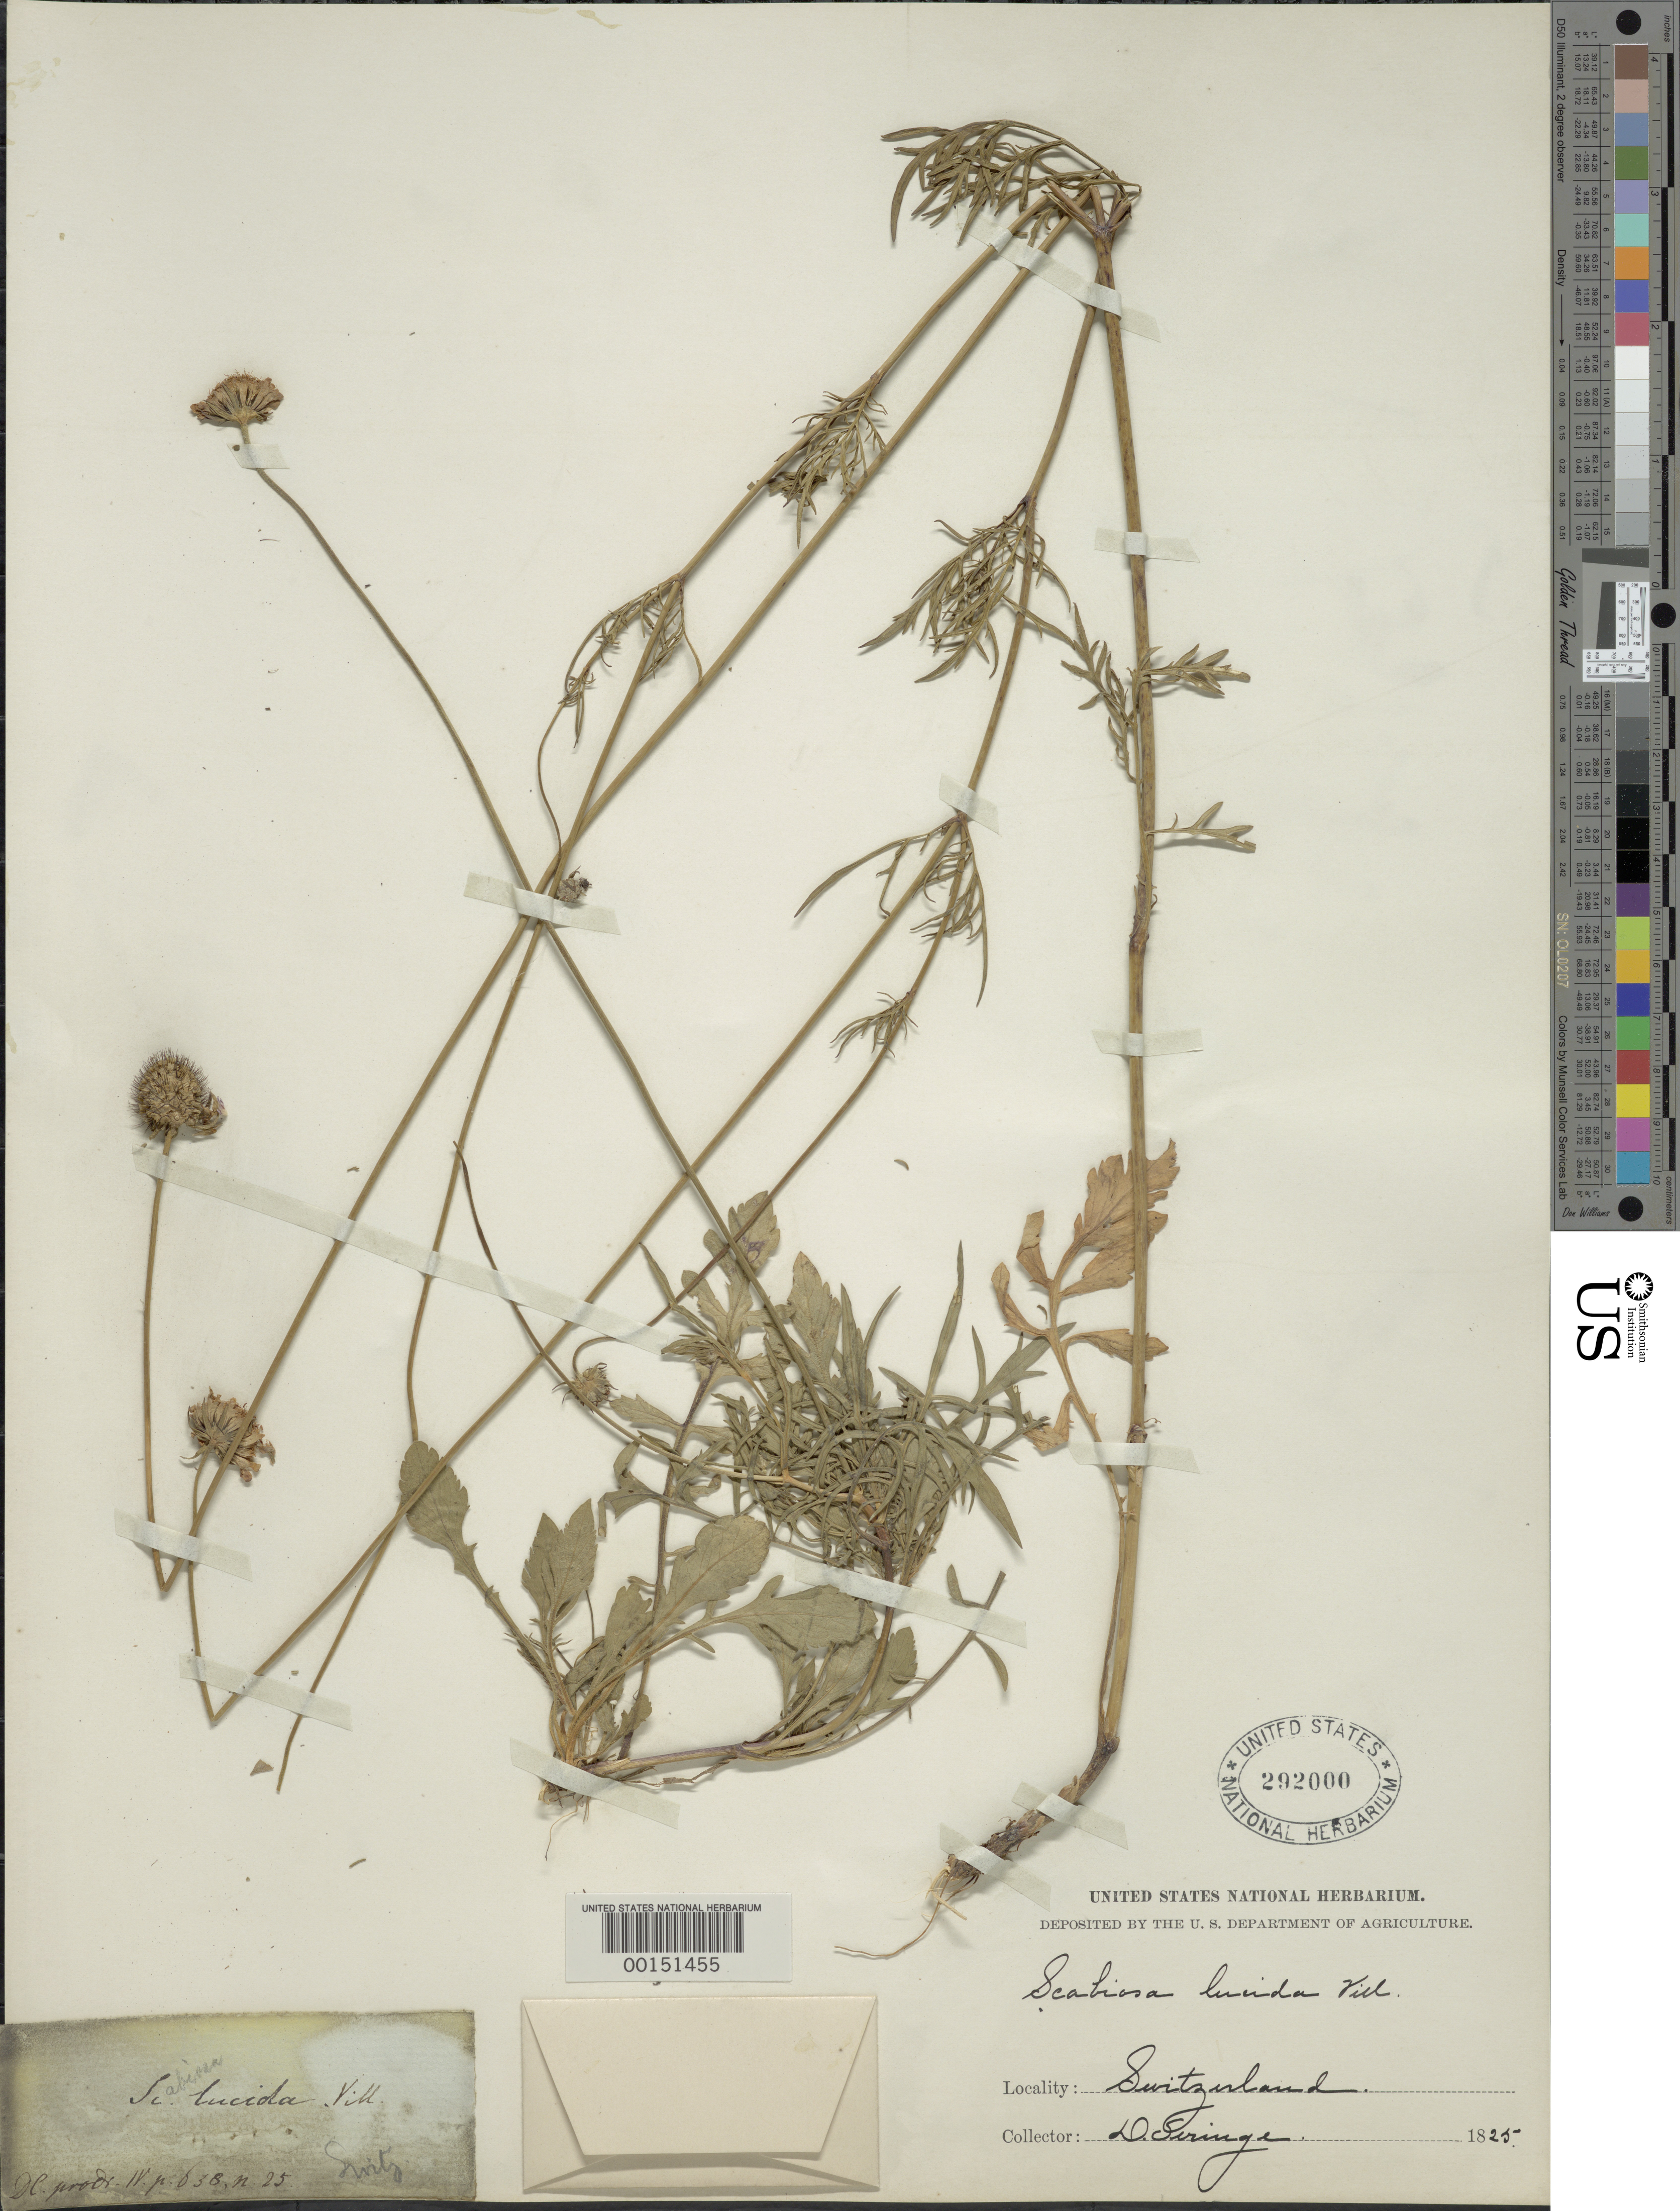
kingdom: Plantae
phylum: Tracheophyta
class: Magnoliopsida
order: Dipsacales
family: Caprifoliaceae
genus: Scabiosa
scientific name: Scabiosa lucida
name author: Vill.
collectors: D. Siringe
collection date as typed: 1825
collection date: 1825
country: Switzerland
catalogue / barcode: US 292000